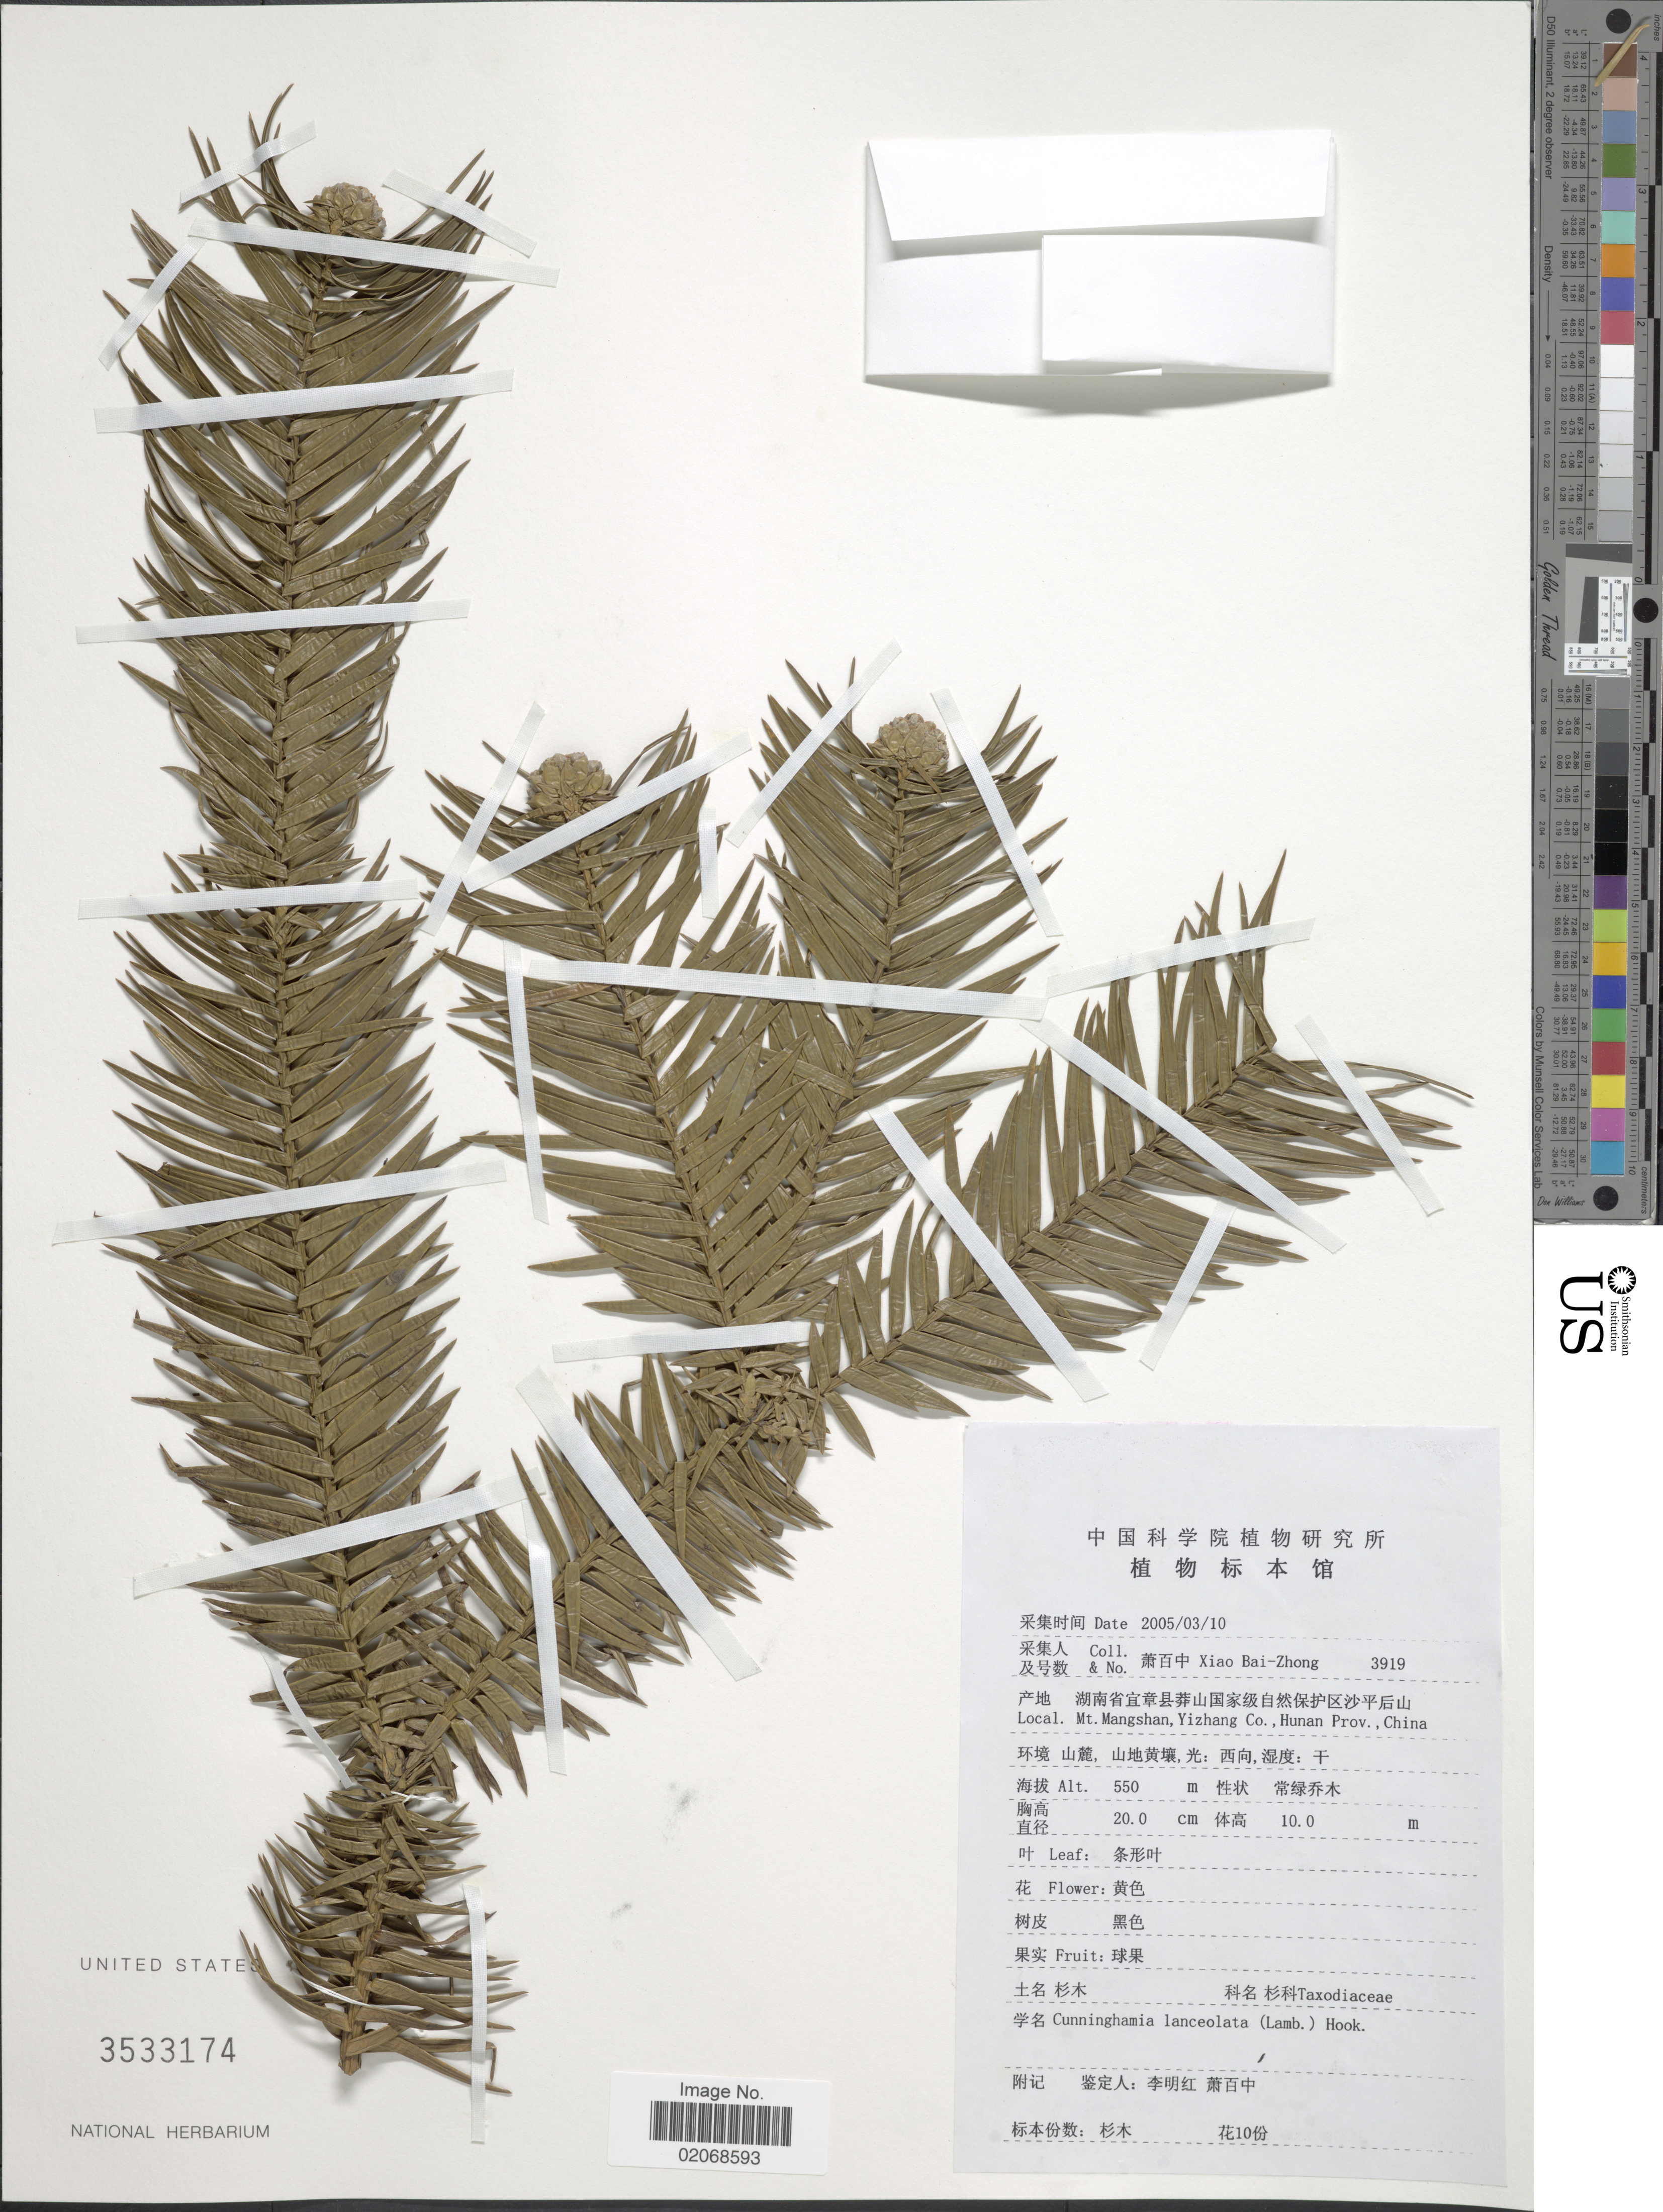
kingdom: Plantae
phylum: Tracheophyta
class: Pinopsida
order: Pinales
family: Cupressaceae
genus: Cunninghamia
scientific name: Cunninghamia lanceolata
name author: (Lamb.) Hook.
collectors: B. Z. Xiao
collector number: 3919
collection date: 2005-03-10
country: China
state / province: Hunan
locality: Mt. Mangshan, Yizhang Co.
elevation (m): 550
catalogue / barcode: US 3533174